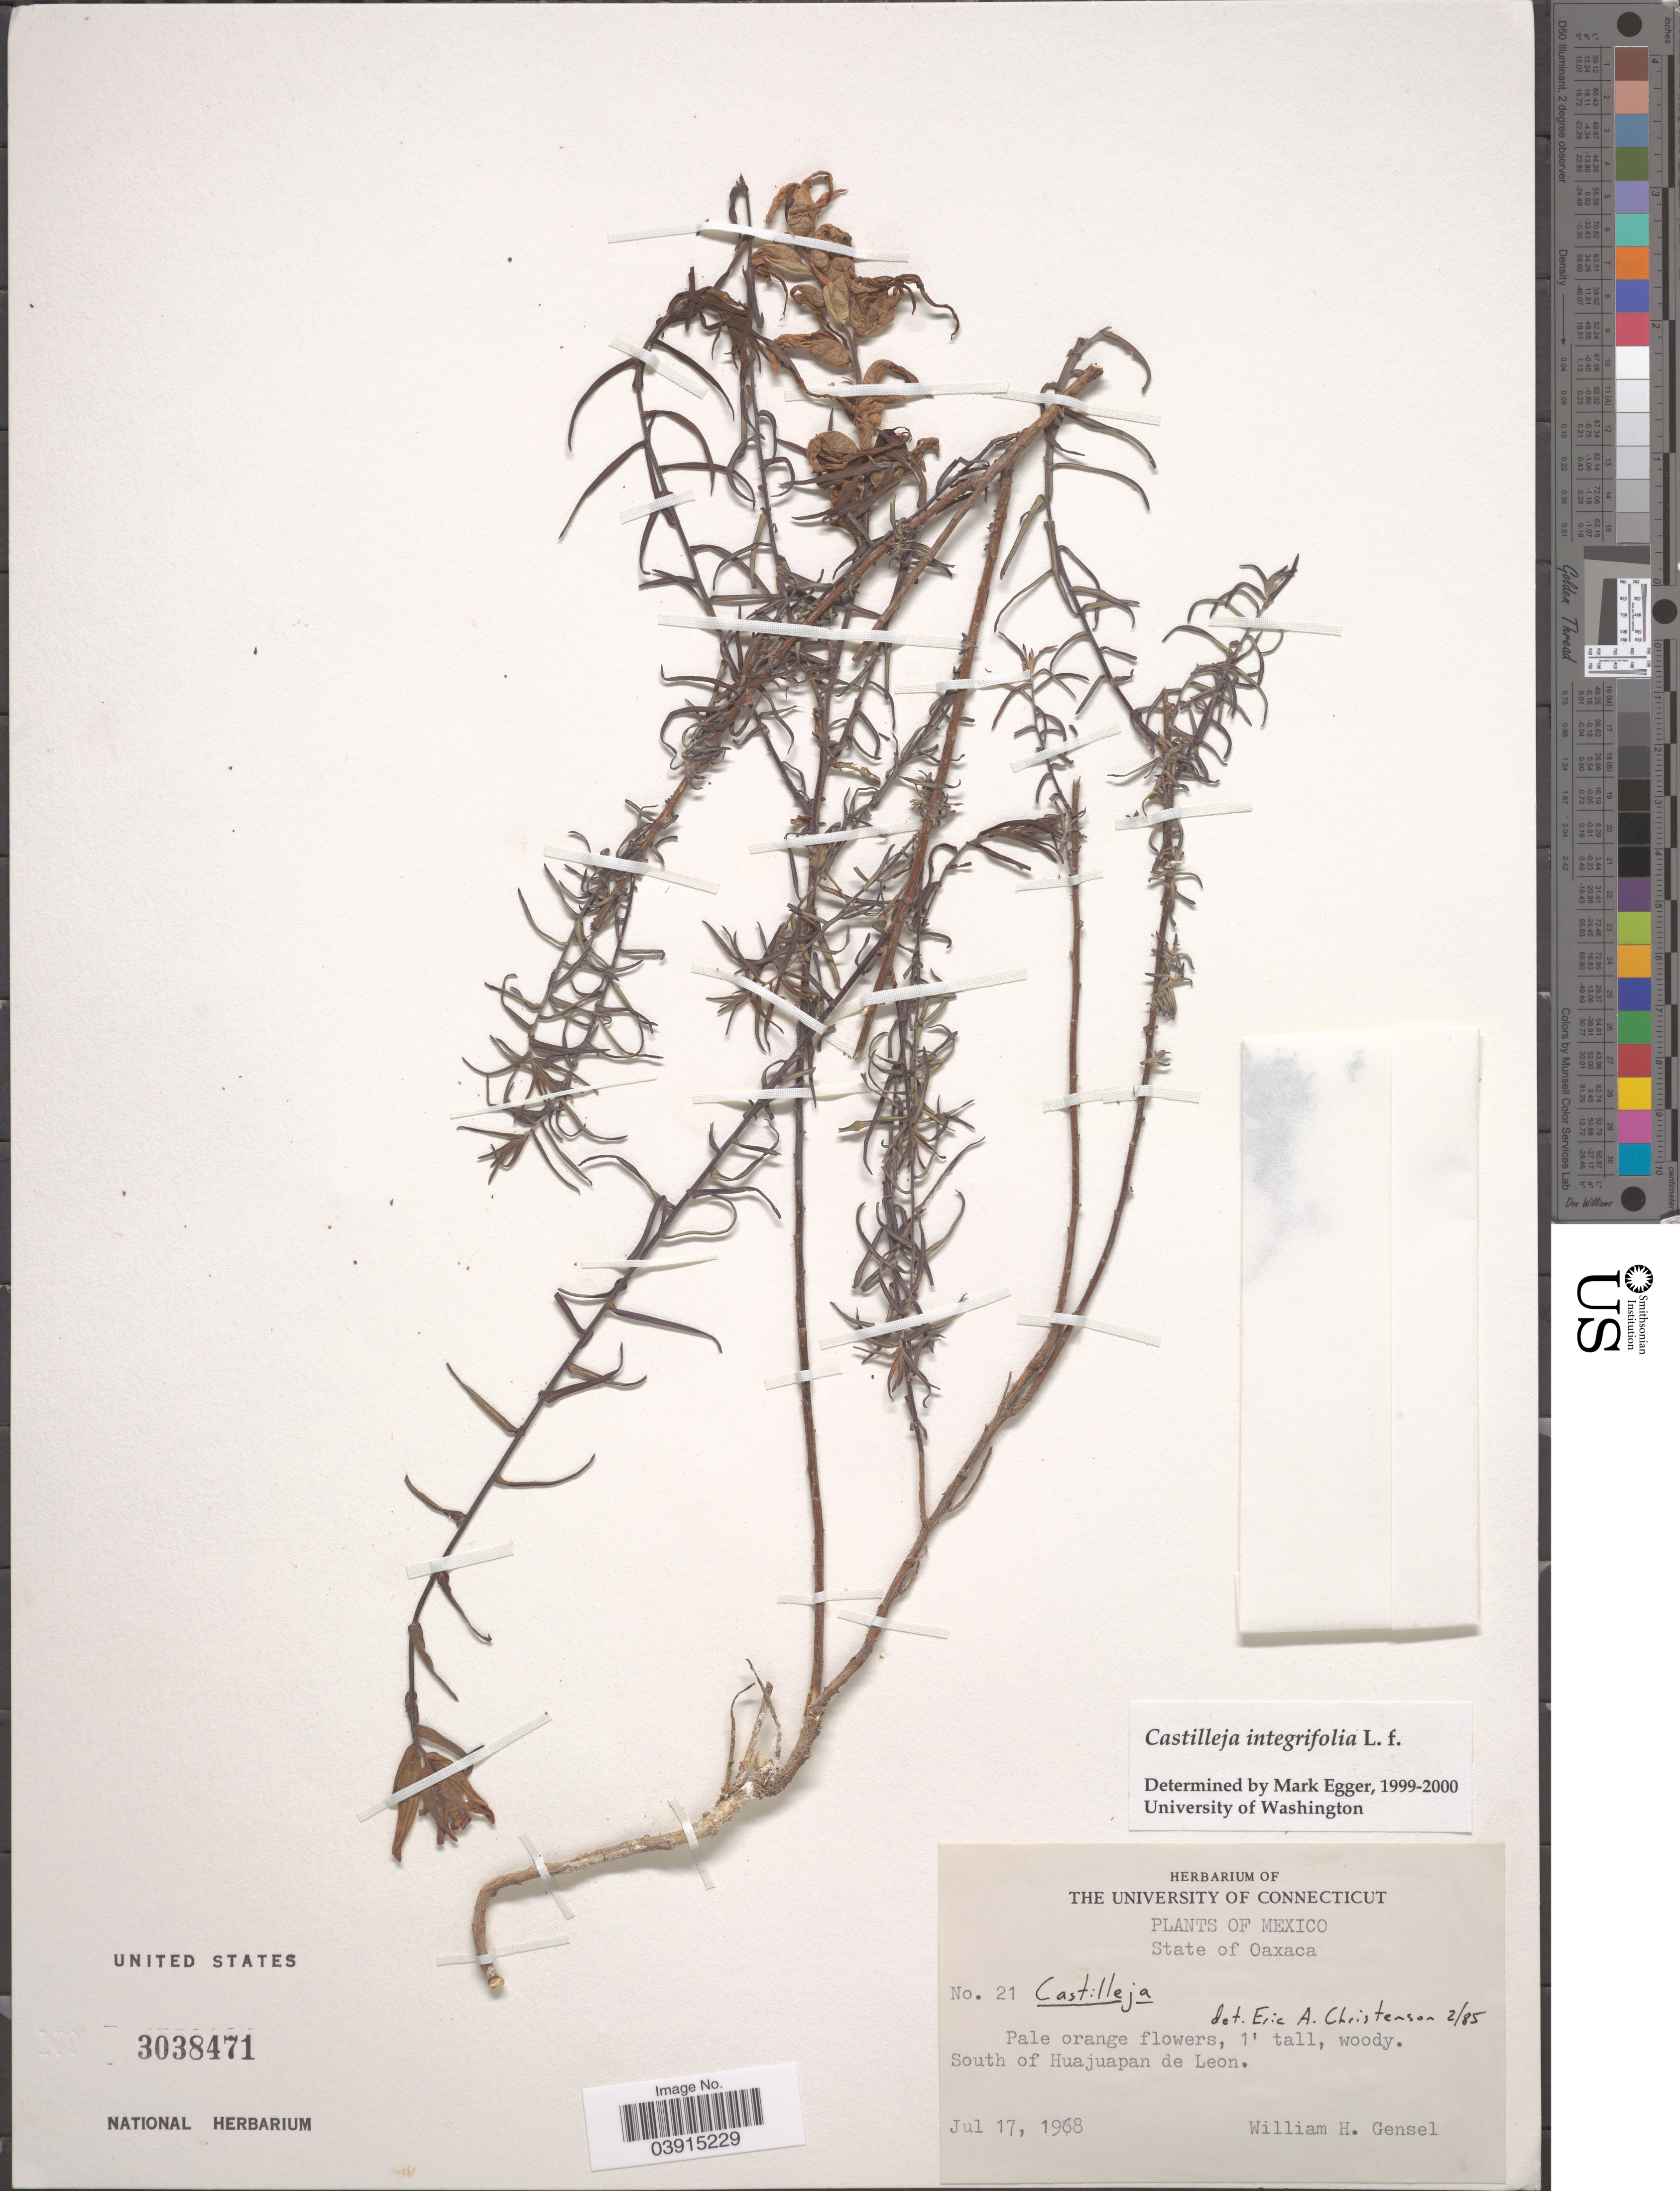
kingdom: Plantae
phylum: Tracheophyta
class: Magnoliopsida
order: Lamiales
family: Orobanchaceae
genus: Castilleja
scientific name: Castilleja integrifolia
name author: L. f.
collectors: W. Gensel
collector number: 21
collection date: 1968-07-17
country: Mexico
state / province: Oaxaca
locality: South of Huajuapan de Leon.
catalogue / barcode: US 3038471